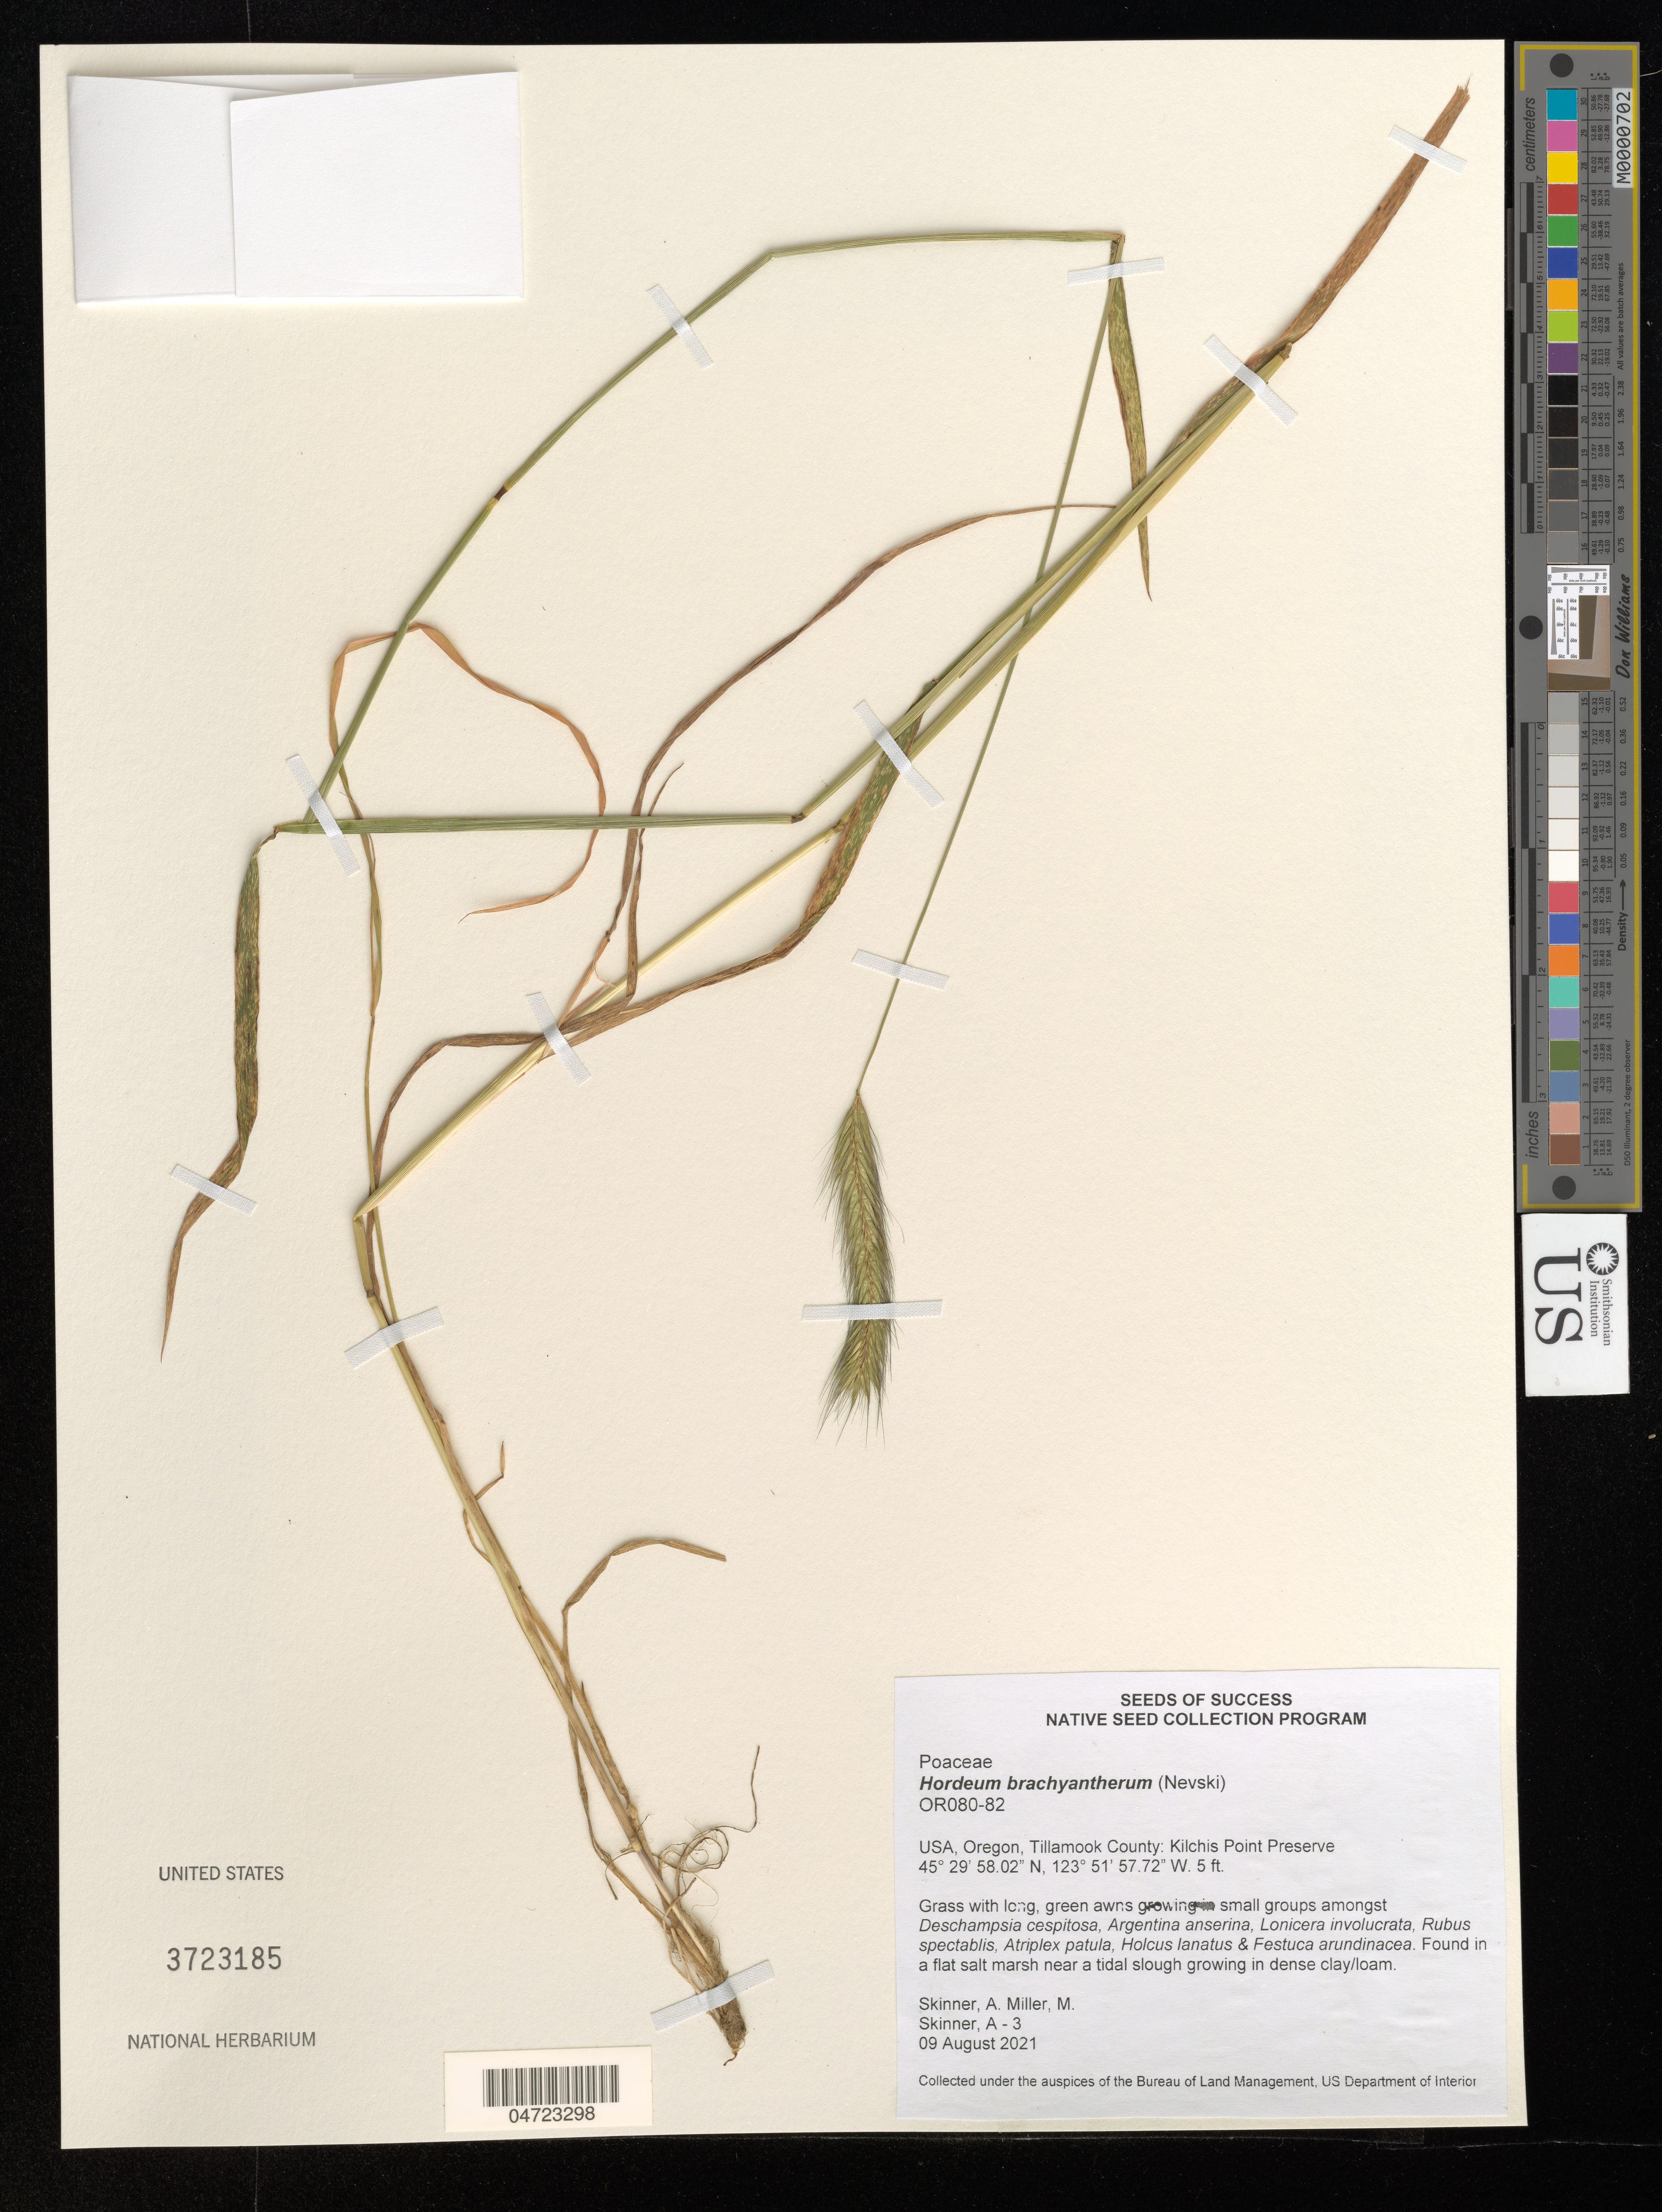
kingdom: Plantae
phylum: Tracheophyta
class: Liliopsida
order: Poales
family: Poaceae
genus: Hordeum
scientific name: Hordeum brachyantherum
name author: Nevski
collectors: A. Skinner & M. Miller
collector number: A-3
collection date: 2021-08-09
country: United States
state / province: Oregon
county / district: Tilamook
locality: Tillamook County: Kilchis Point Preserve.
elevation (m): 2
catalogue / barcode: US 3723185